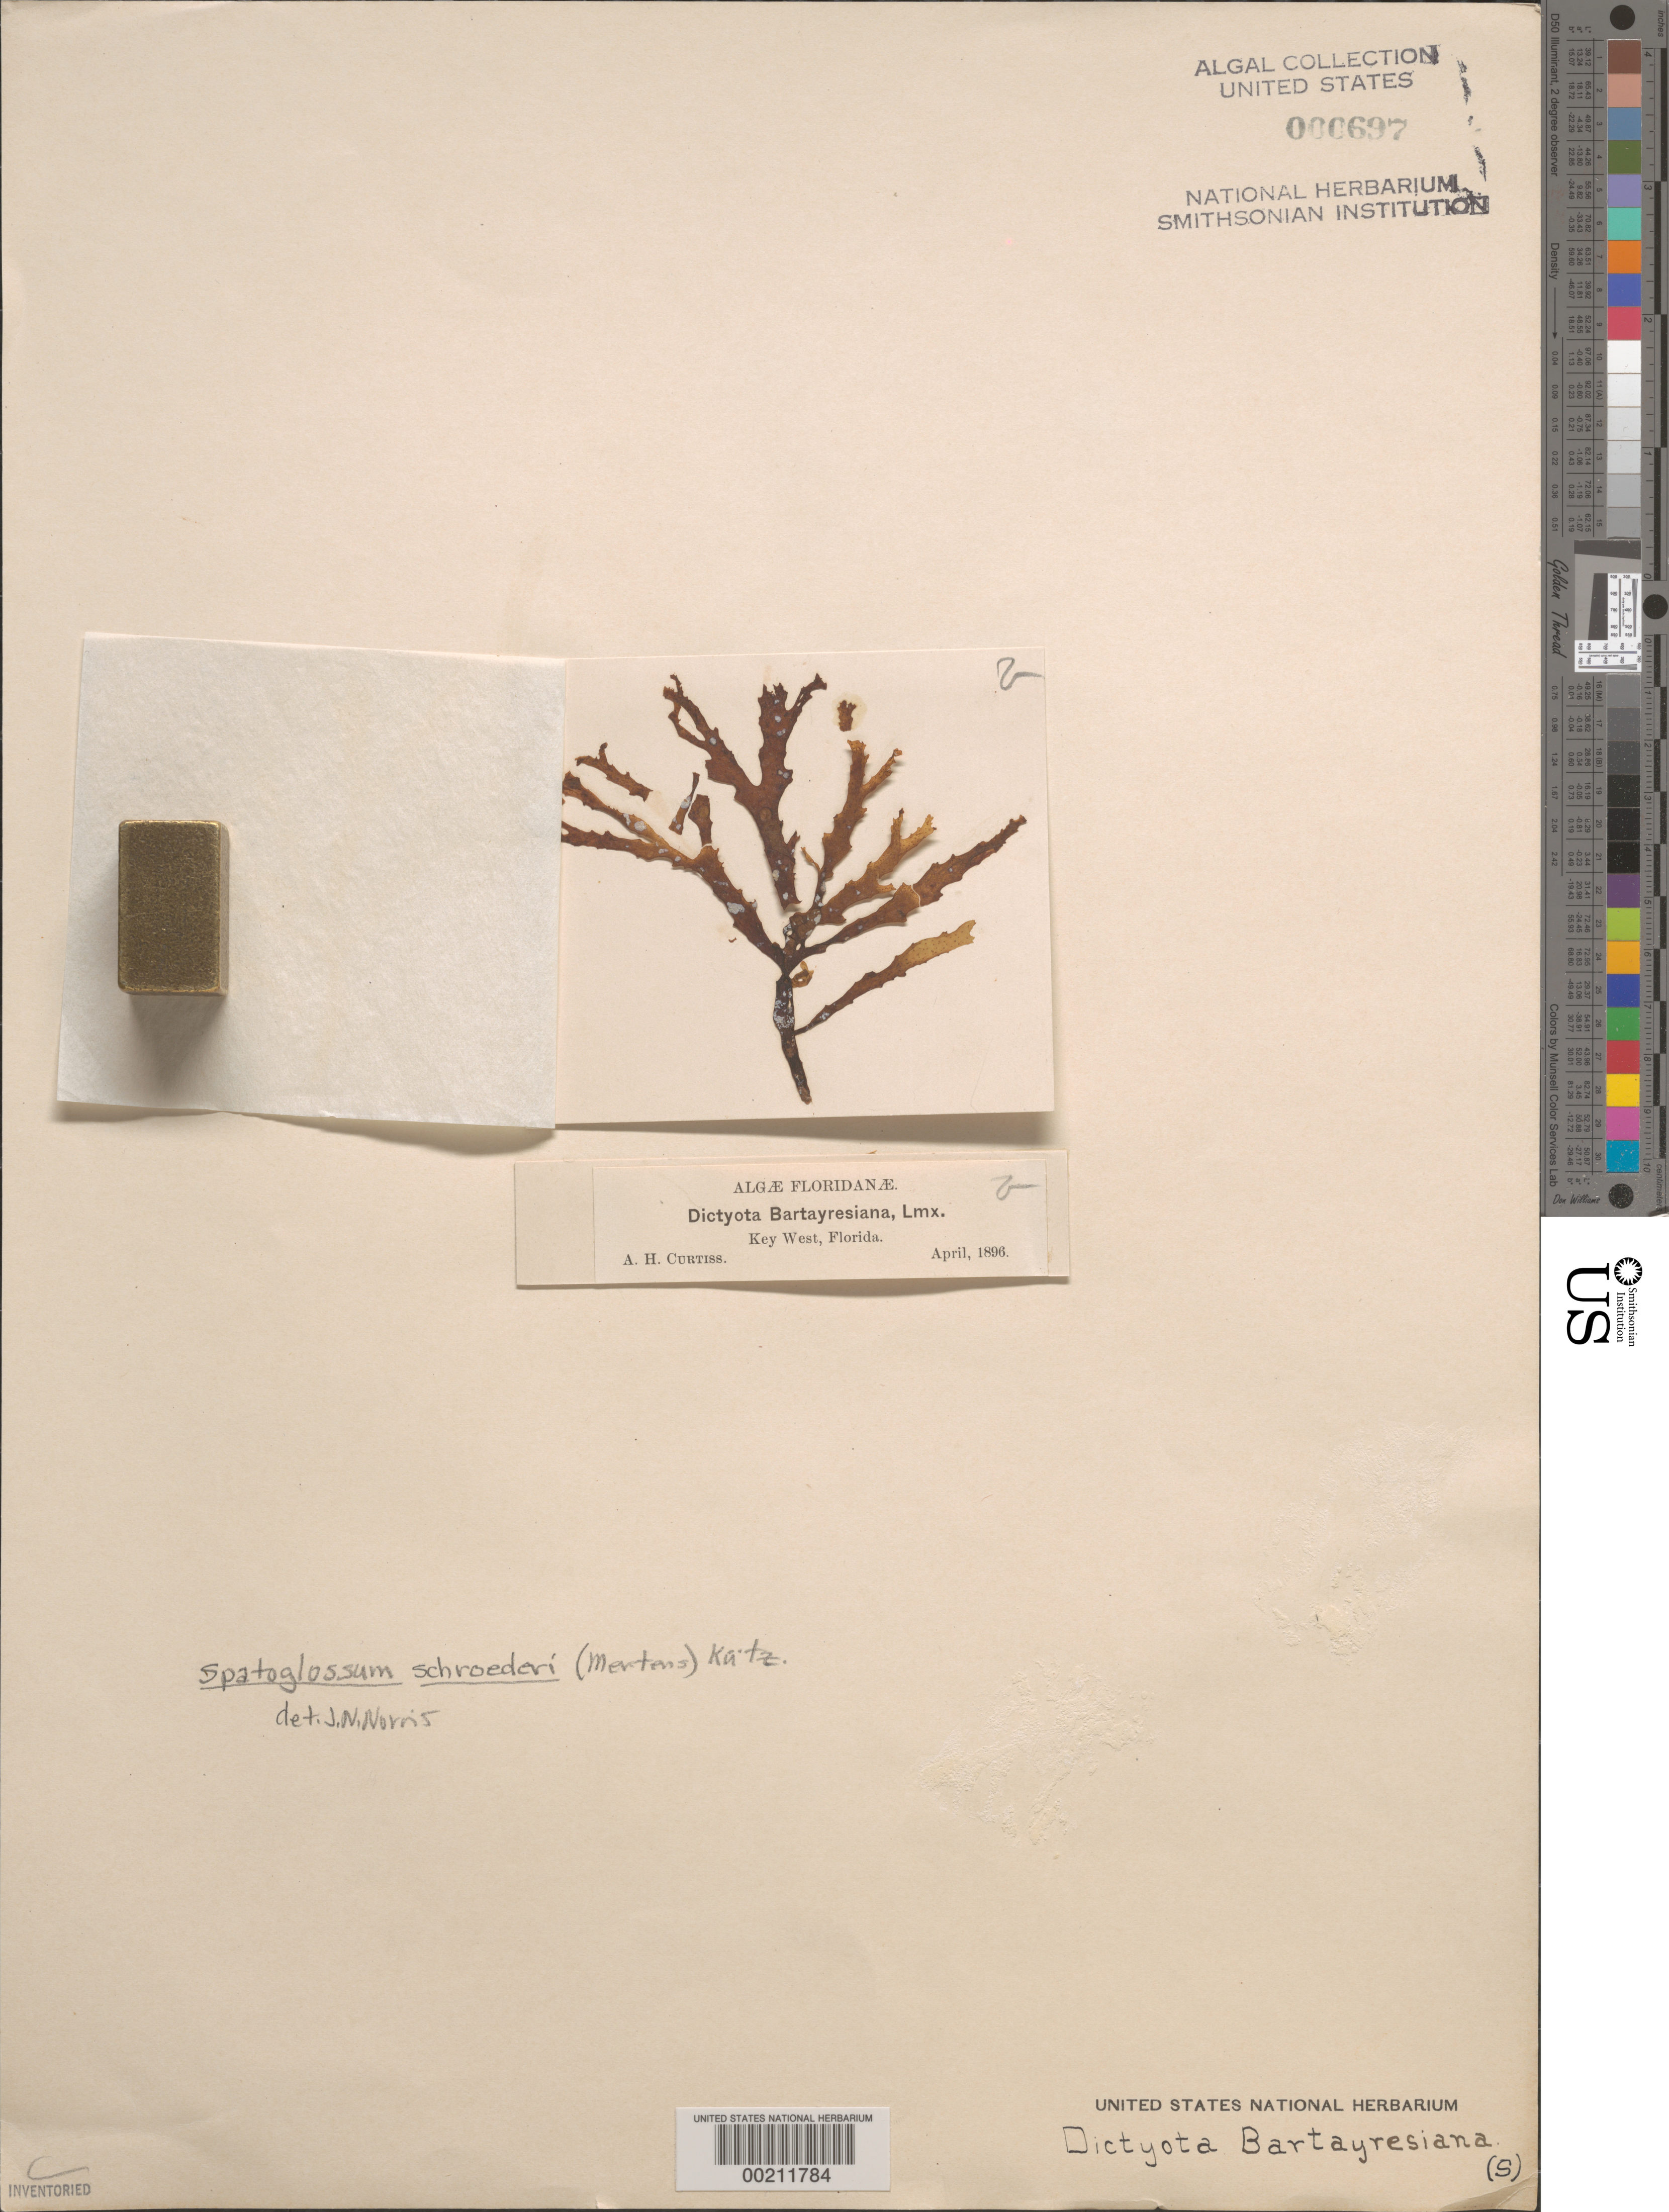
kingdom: Chromista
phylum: Ochrophyta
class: Phaeophyceae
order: Dictyotales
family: Dictyotaceae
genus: Spatoglossum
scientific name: Spatoglossum schroederi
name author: (C. Agardh) Kütz.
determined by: Norris, James N.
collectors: A. H. Curtiss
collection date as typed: Apr 1896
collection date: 1896-04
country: United States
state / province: Florida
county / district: Monroe County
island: Key West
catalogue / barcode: US 697